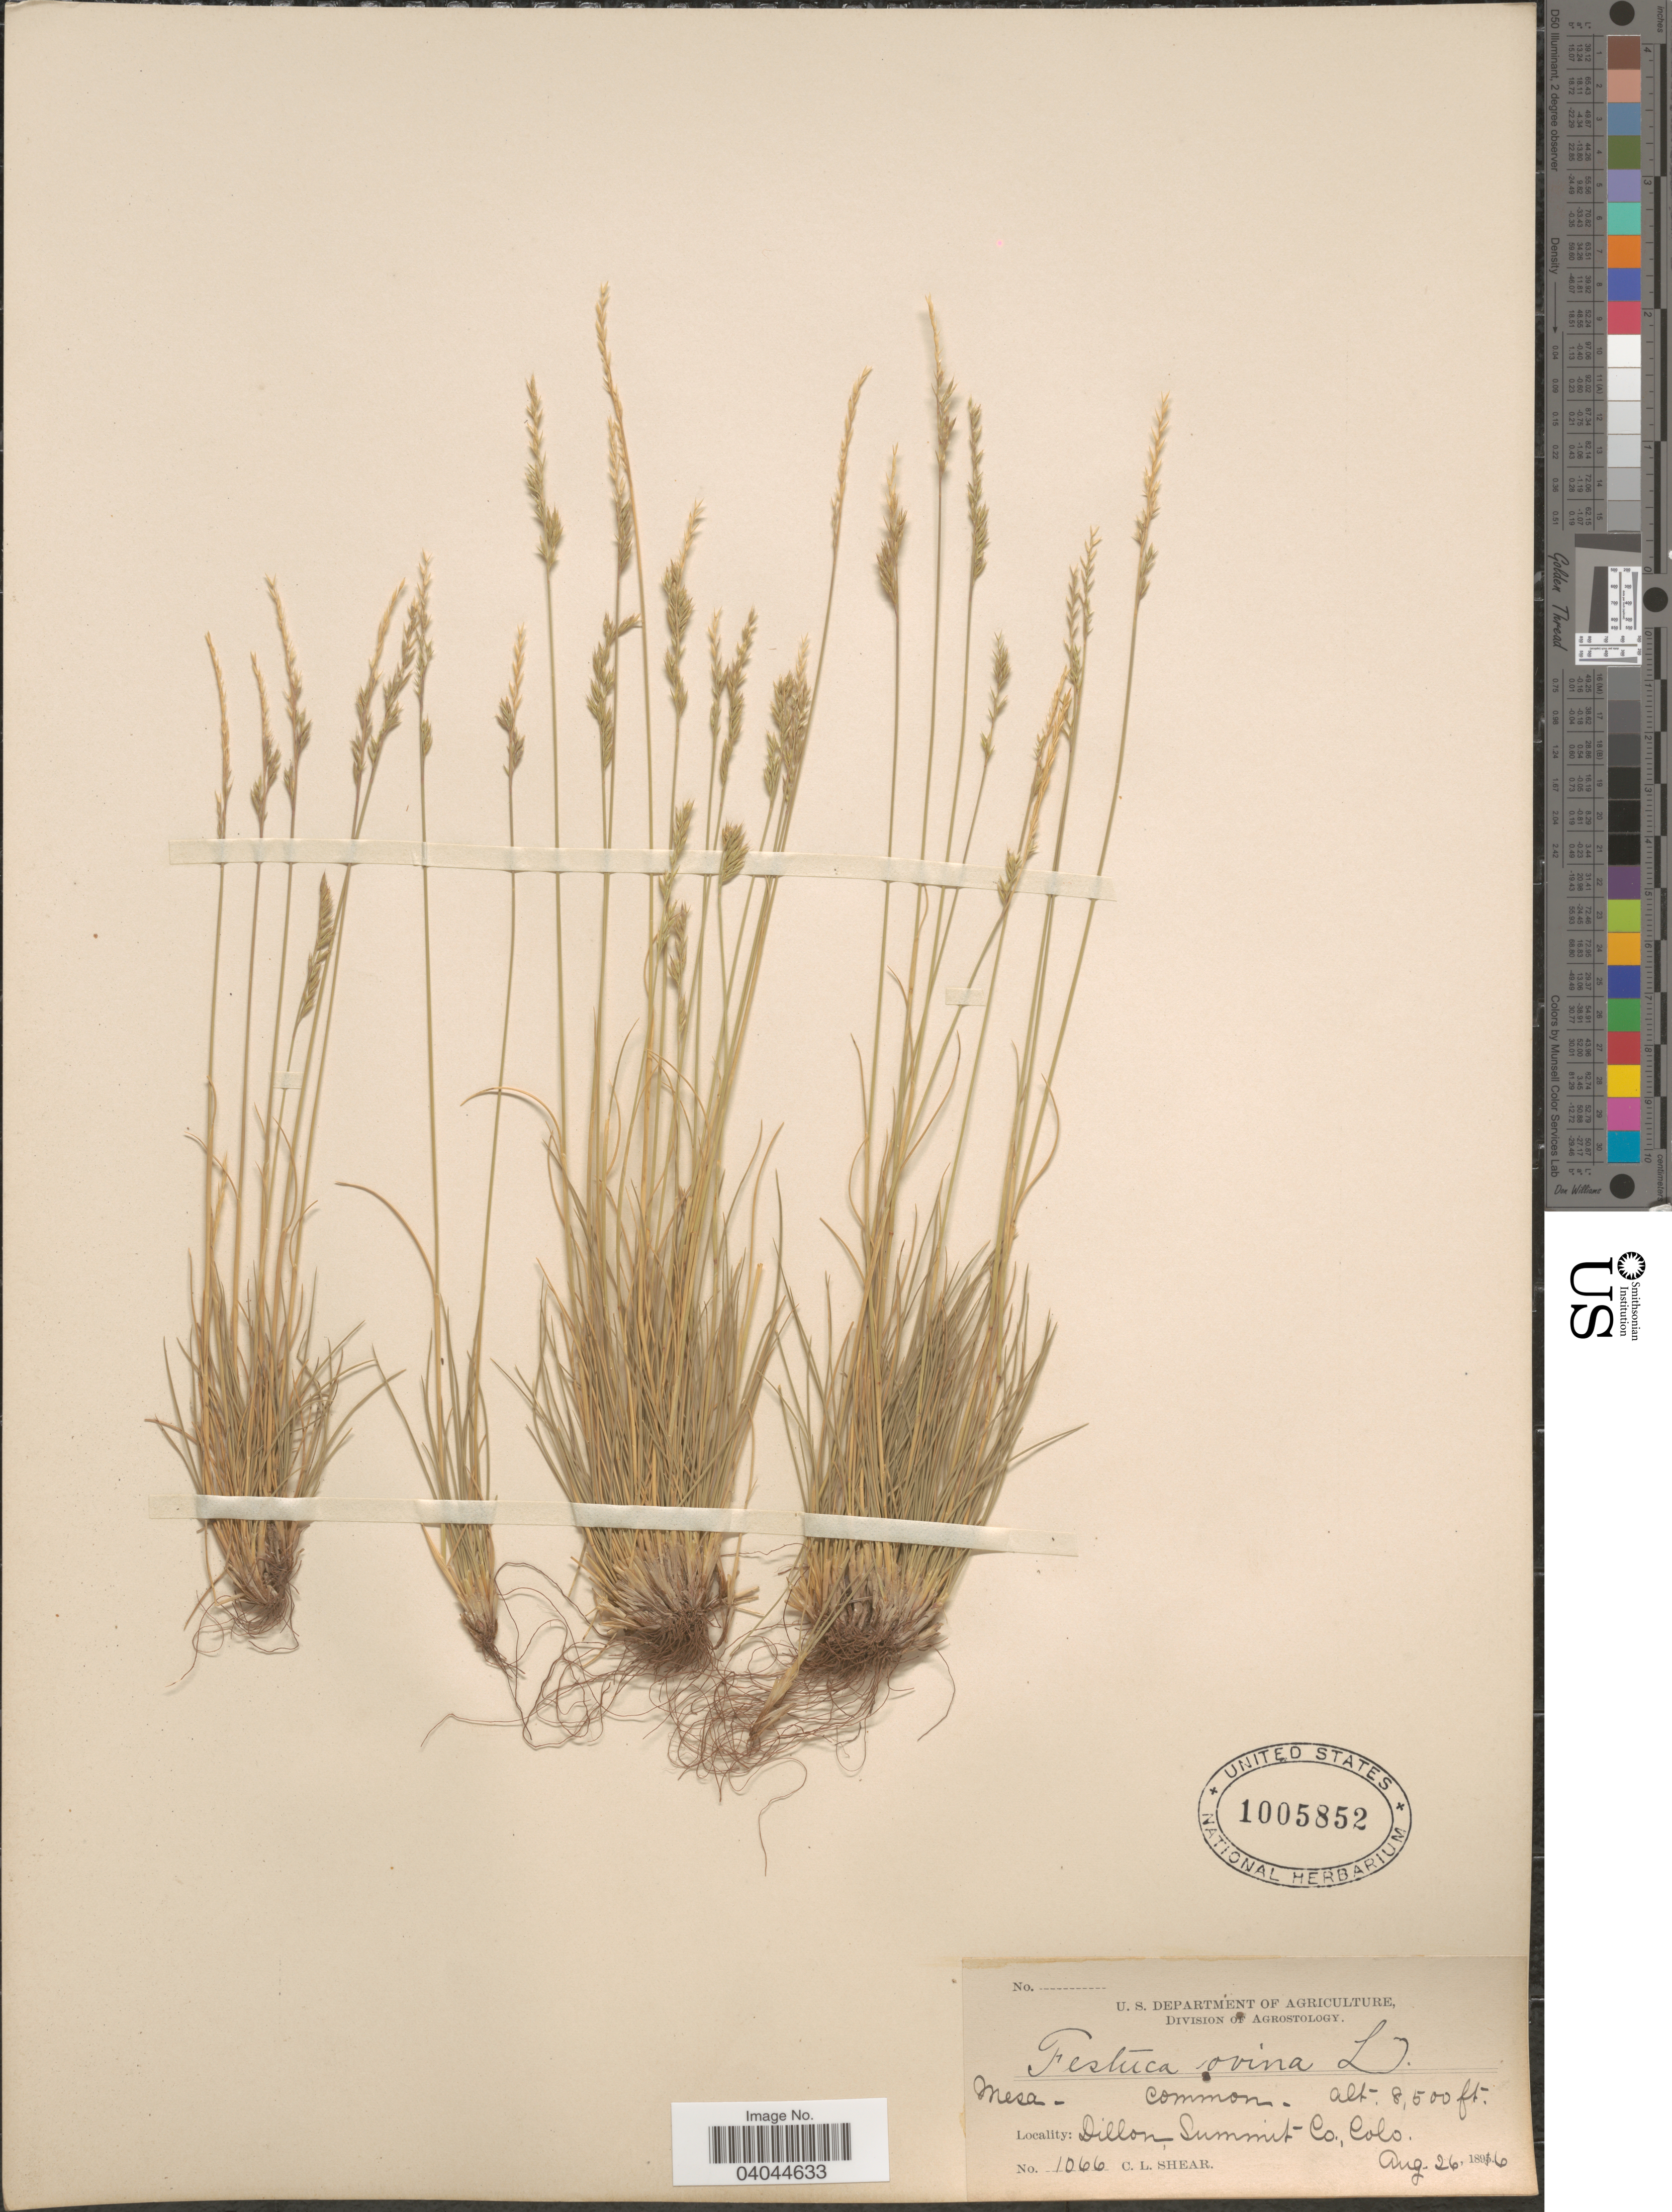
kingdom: Plantae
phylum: Tracheophyta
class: Liliopsida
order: Poales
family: Poaceae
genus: Festuca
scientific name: Festuca ovina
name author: L.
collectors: C. L. Shear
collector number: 1066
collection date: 1896-08-26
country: United States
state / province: Colorado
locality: Dillon Summit.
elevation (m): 2591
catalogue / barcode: US 1005852